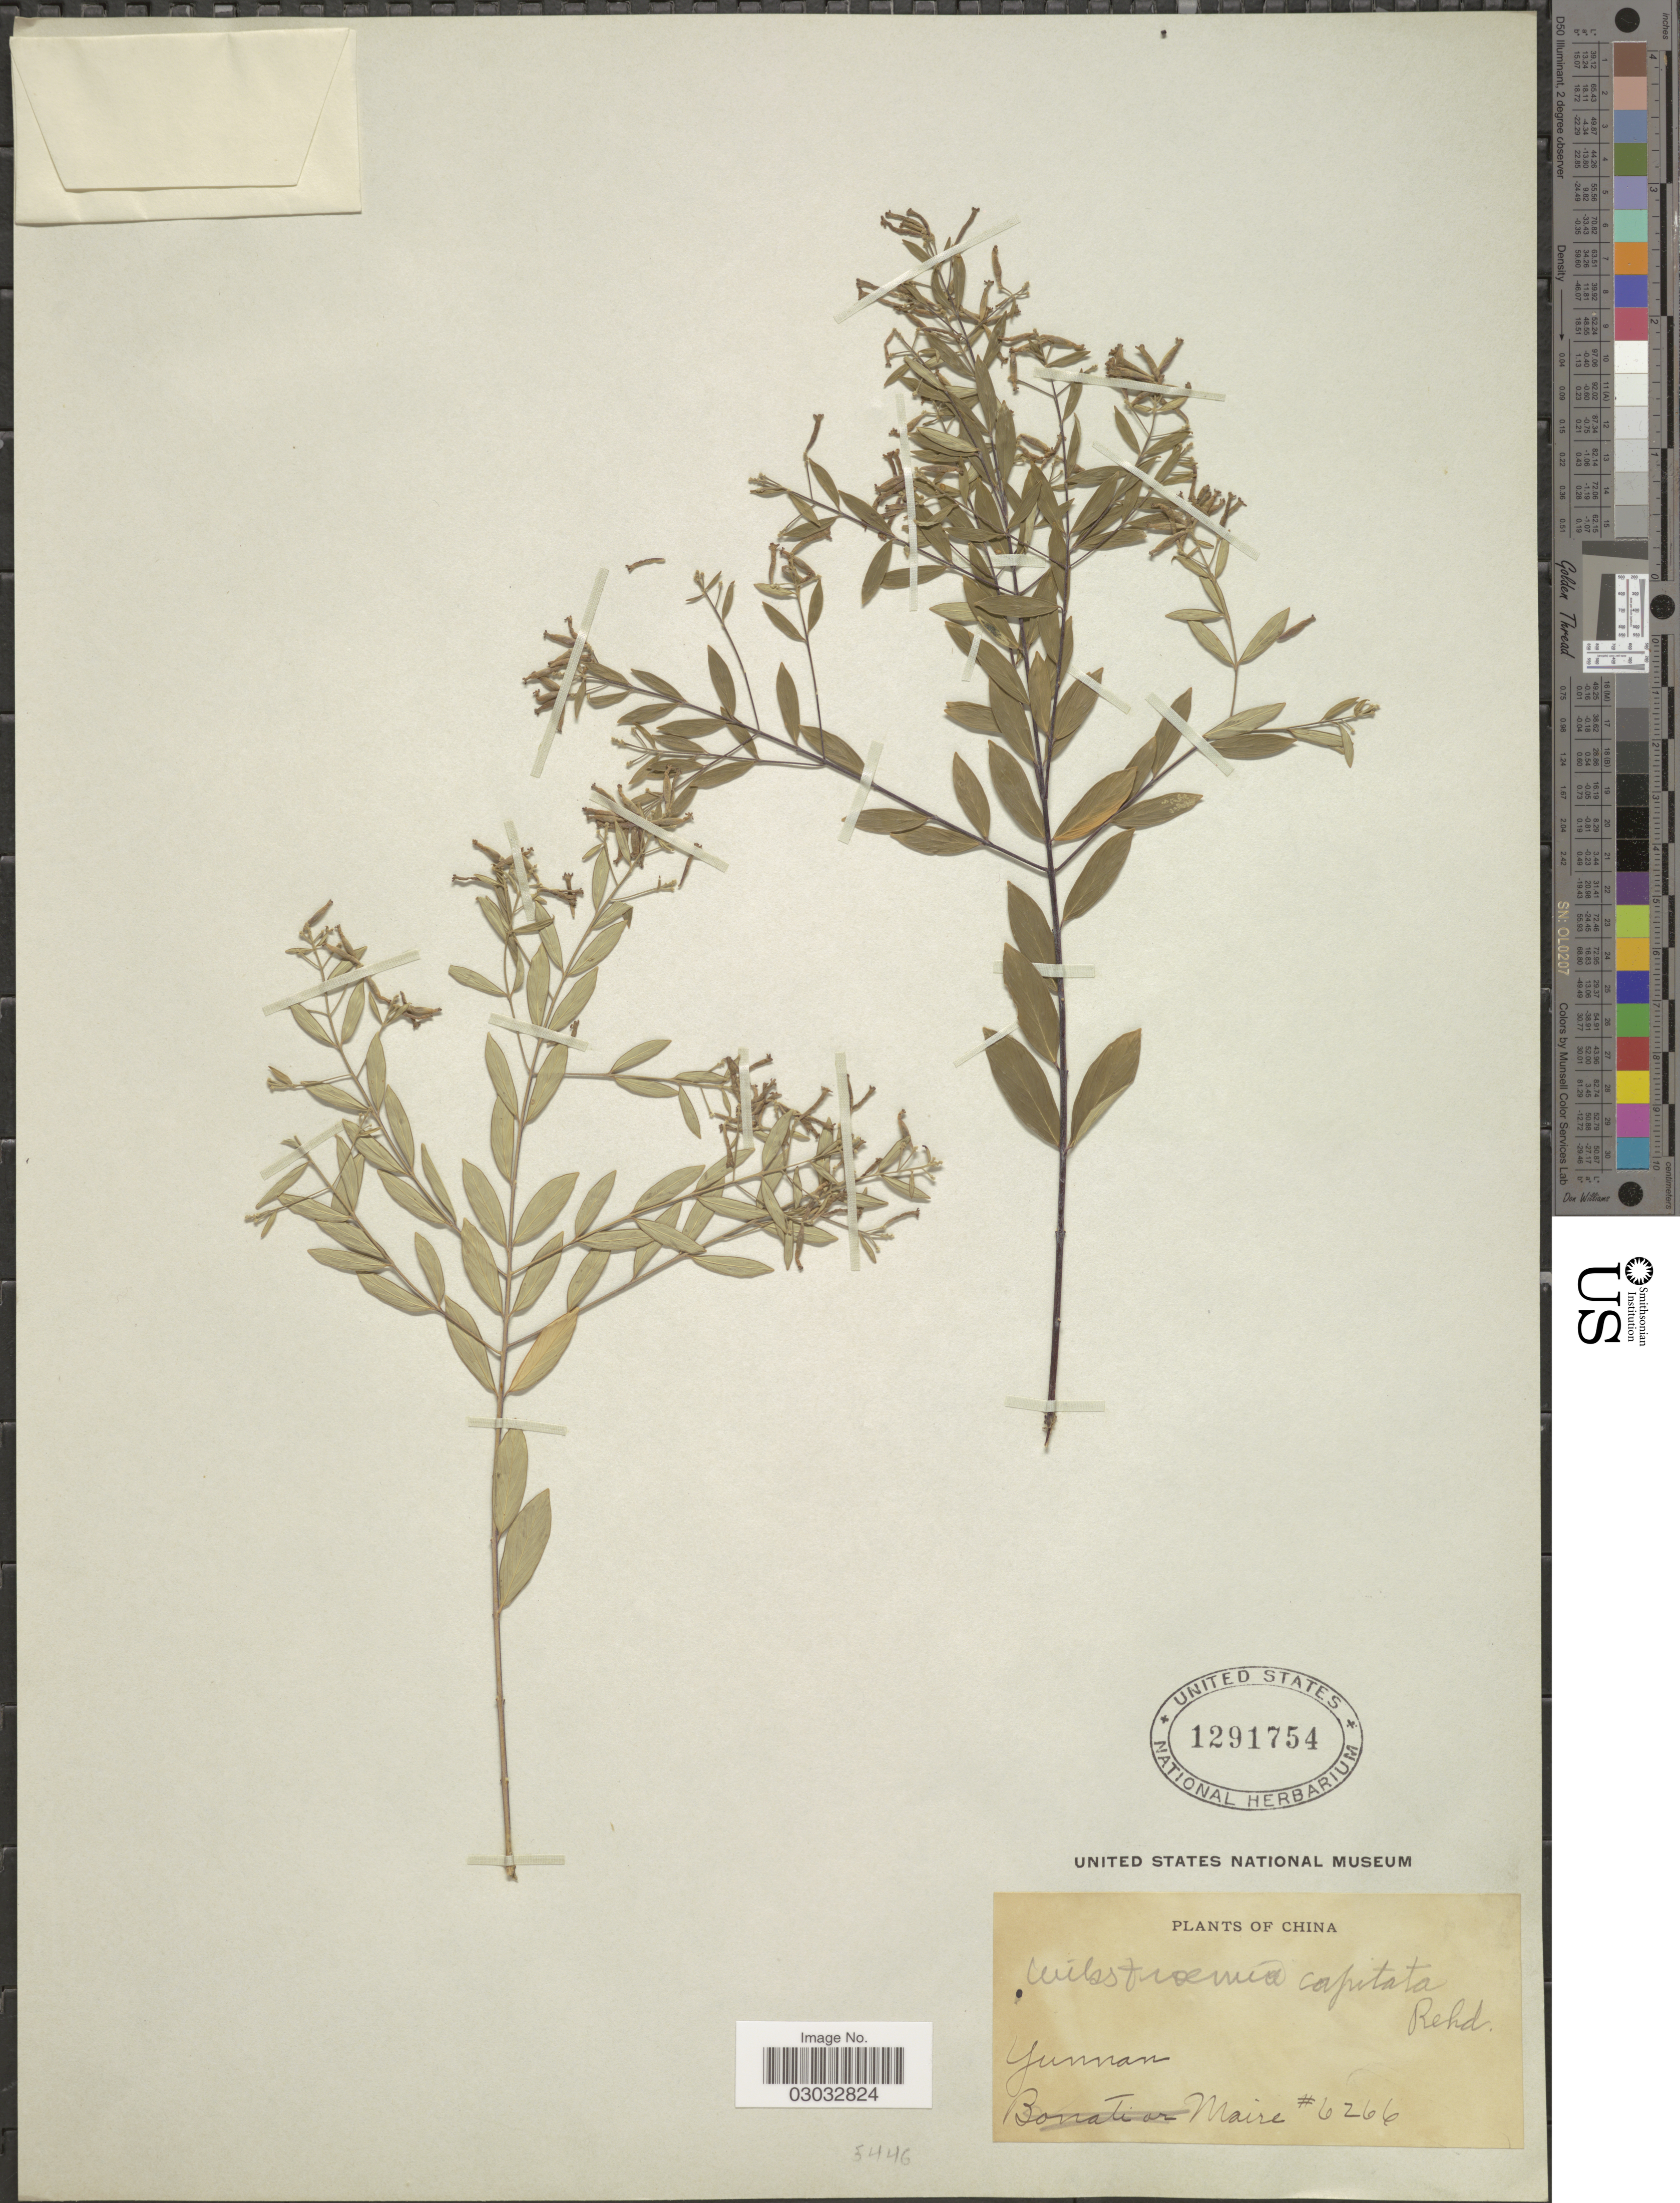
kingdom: Plantae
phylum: Tracheophyta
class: Magnoliopsida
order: Malvales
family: Thymelaeaceae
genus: Wikstroemia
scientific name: Wikstroemia capitata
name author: Rehder in Sarg.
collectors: Maire, --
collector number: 6266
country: China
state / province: Yunnan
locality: Yunnan.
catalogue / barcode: US 1291754